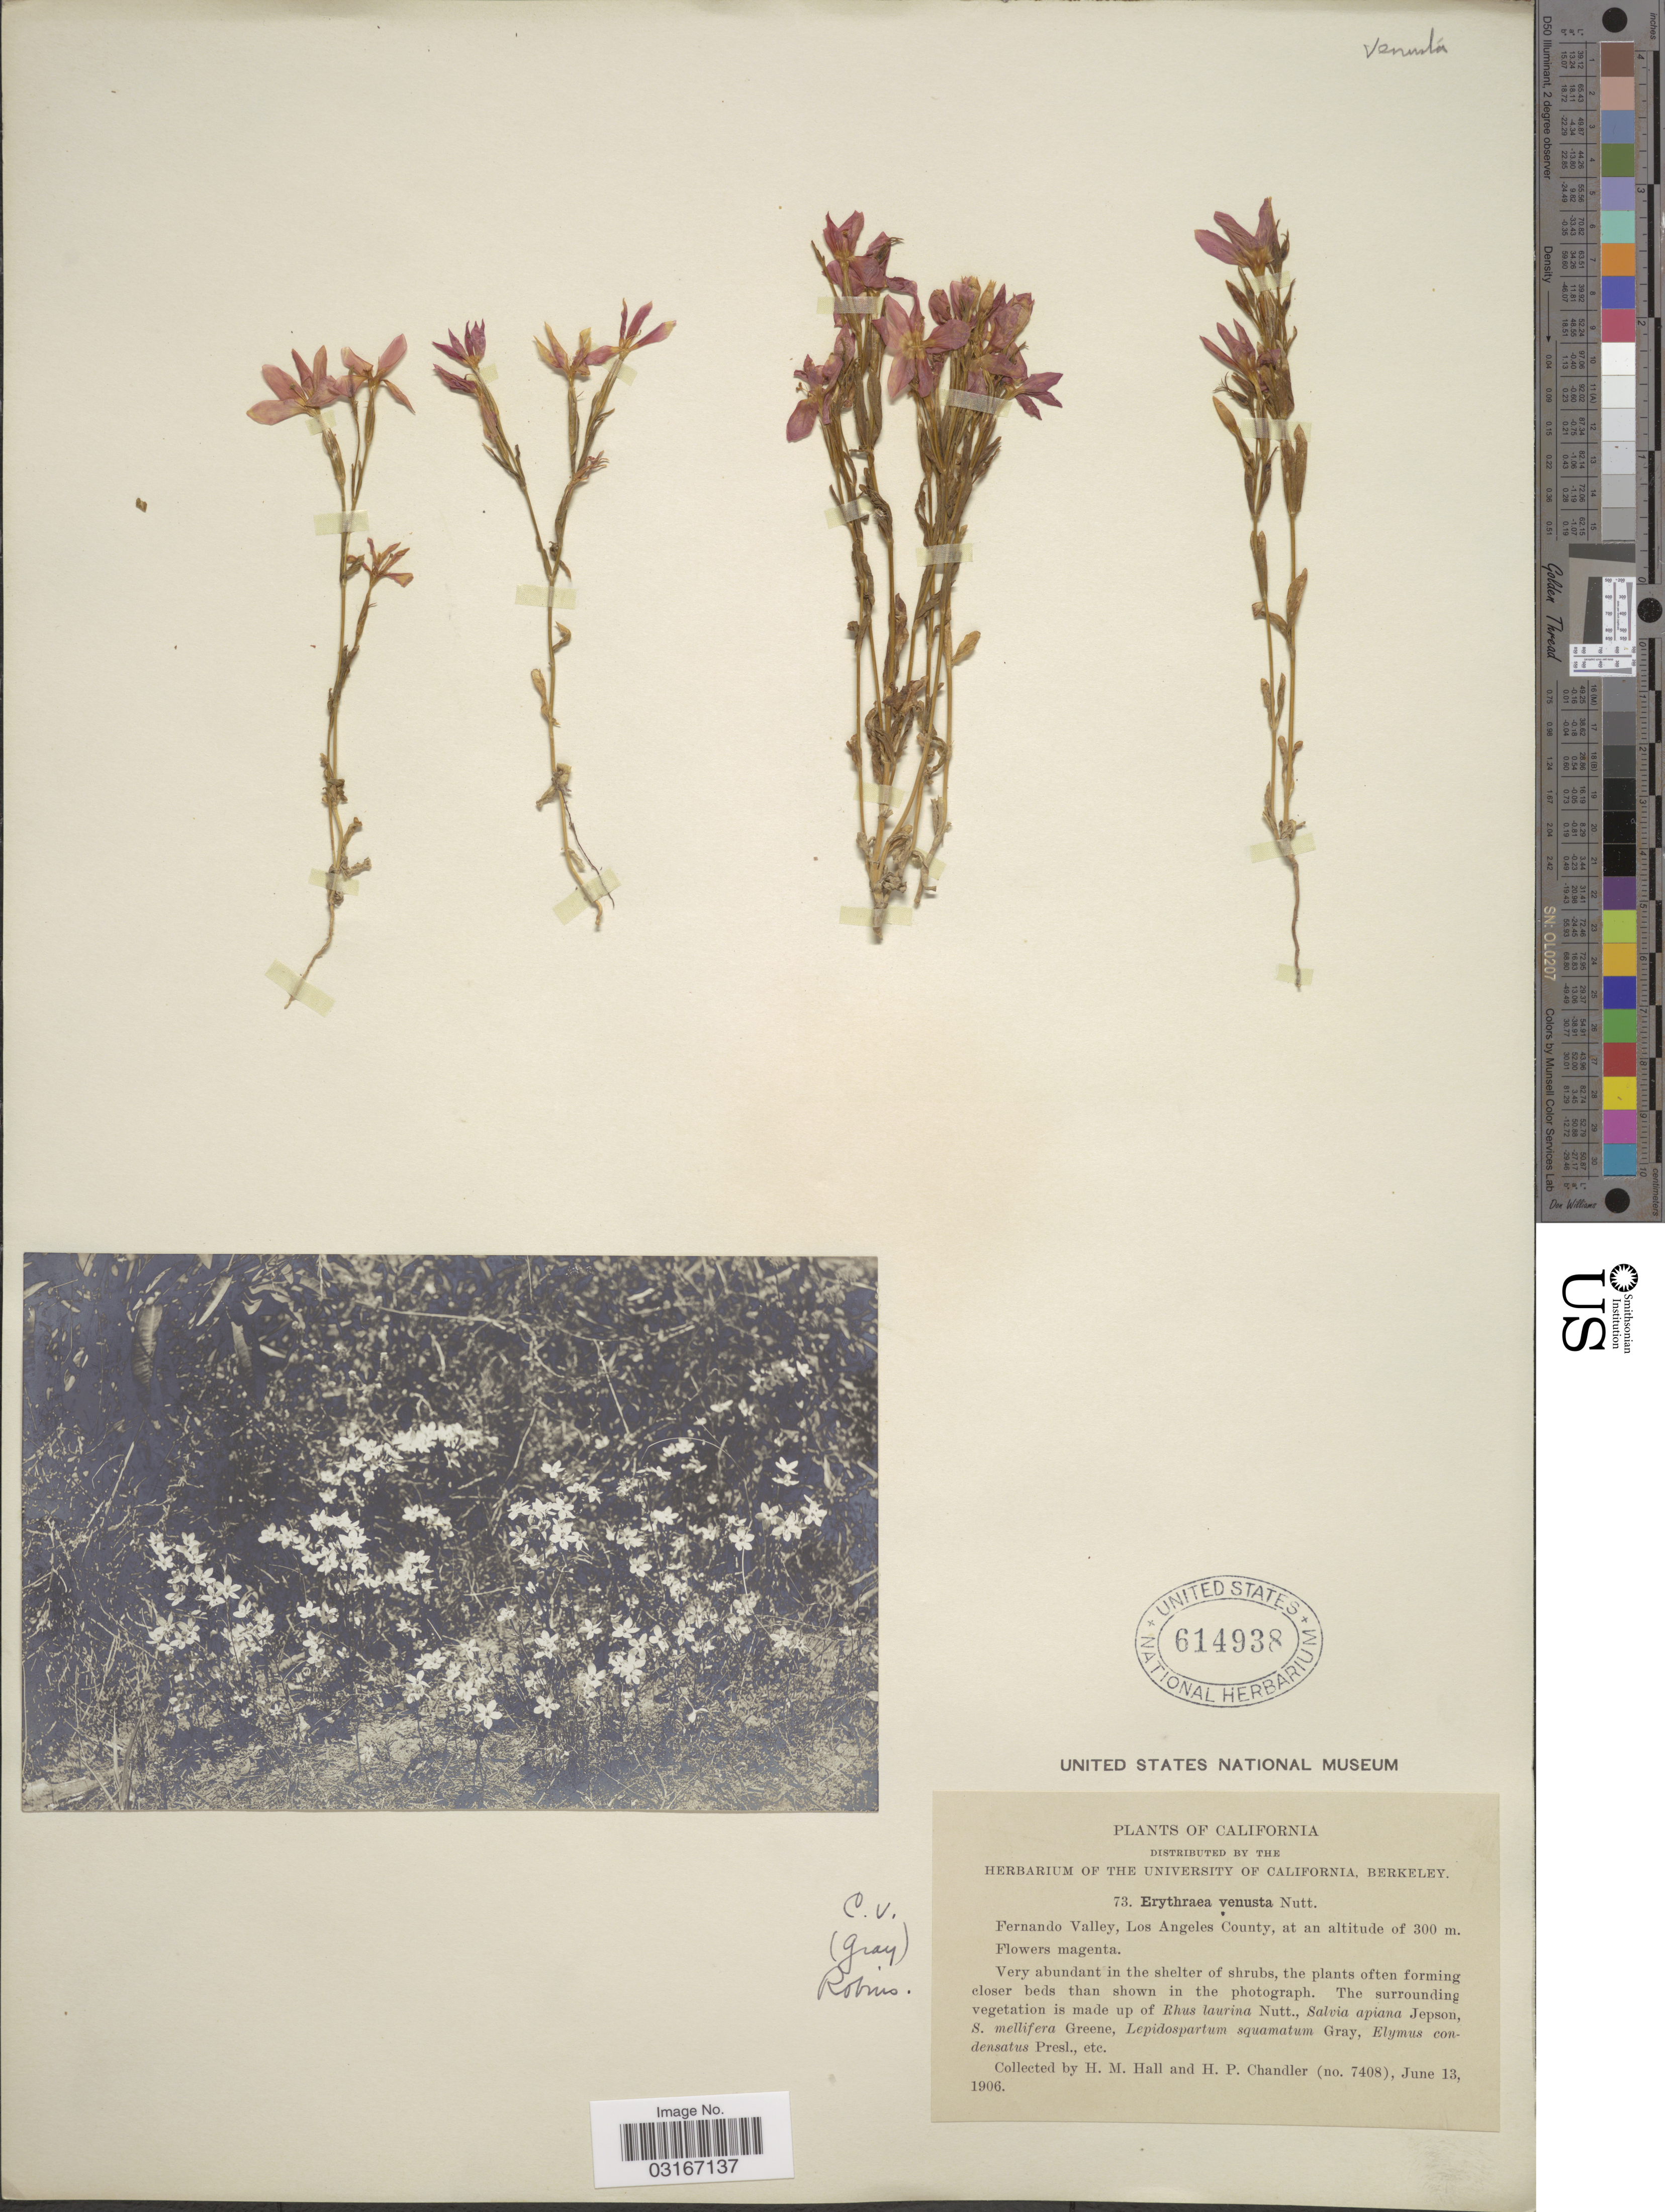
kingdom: Plantae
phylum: Tracheophyta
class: Magnoliopsida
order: Gentianales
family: Gentianaceae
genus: Centaurium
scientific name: Centaurium venustum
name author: (A. Gray) B.L. Rob.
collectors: H. M. Hall & H. Chandler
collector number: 7408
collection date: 1906-06-13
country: United States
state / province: California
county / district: Los Angeles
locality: Fernando Valley, Los Angeles County.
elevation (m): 300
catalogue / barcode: US 614938